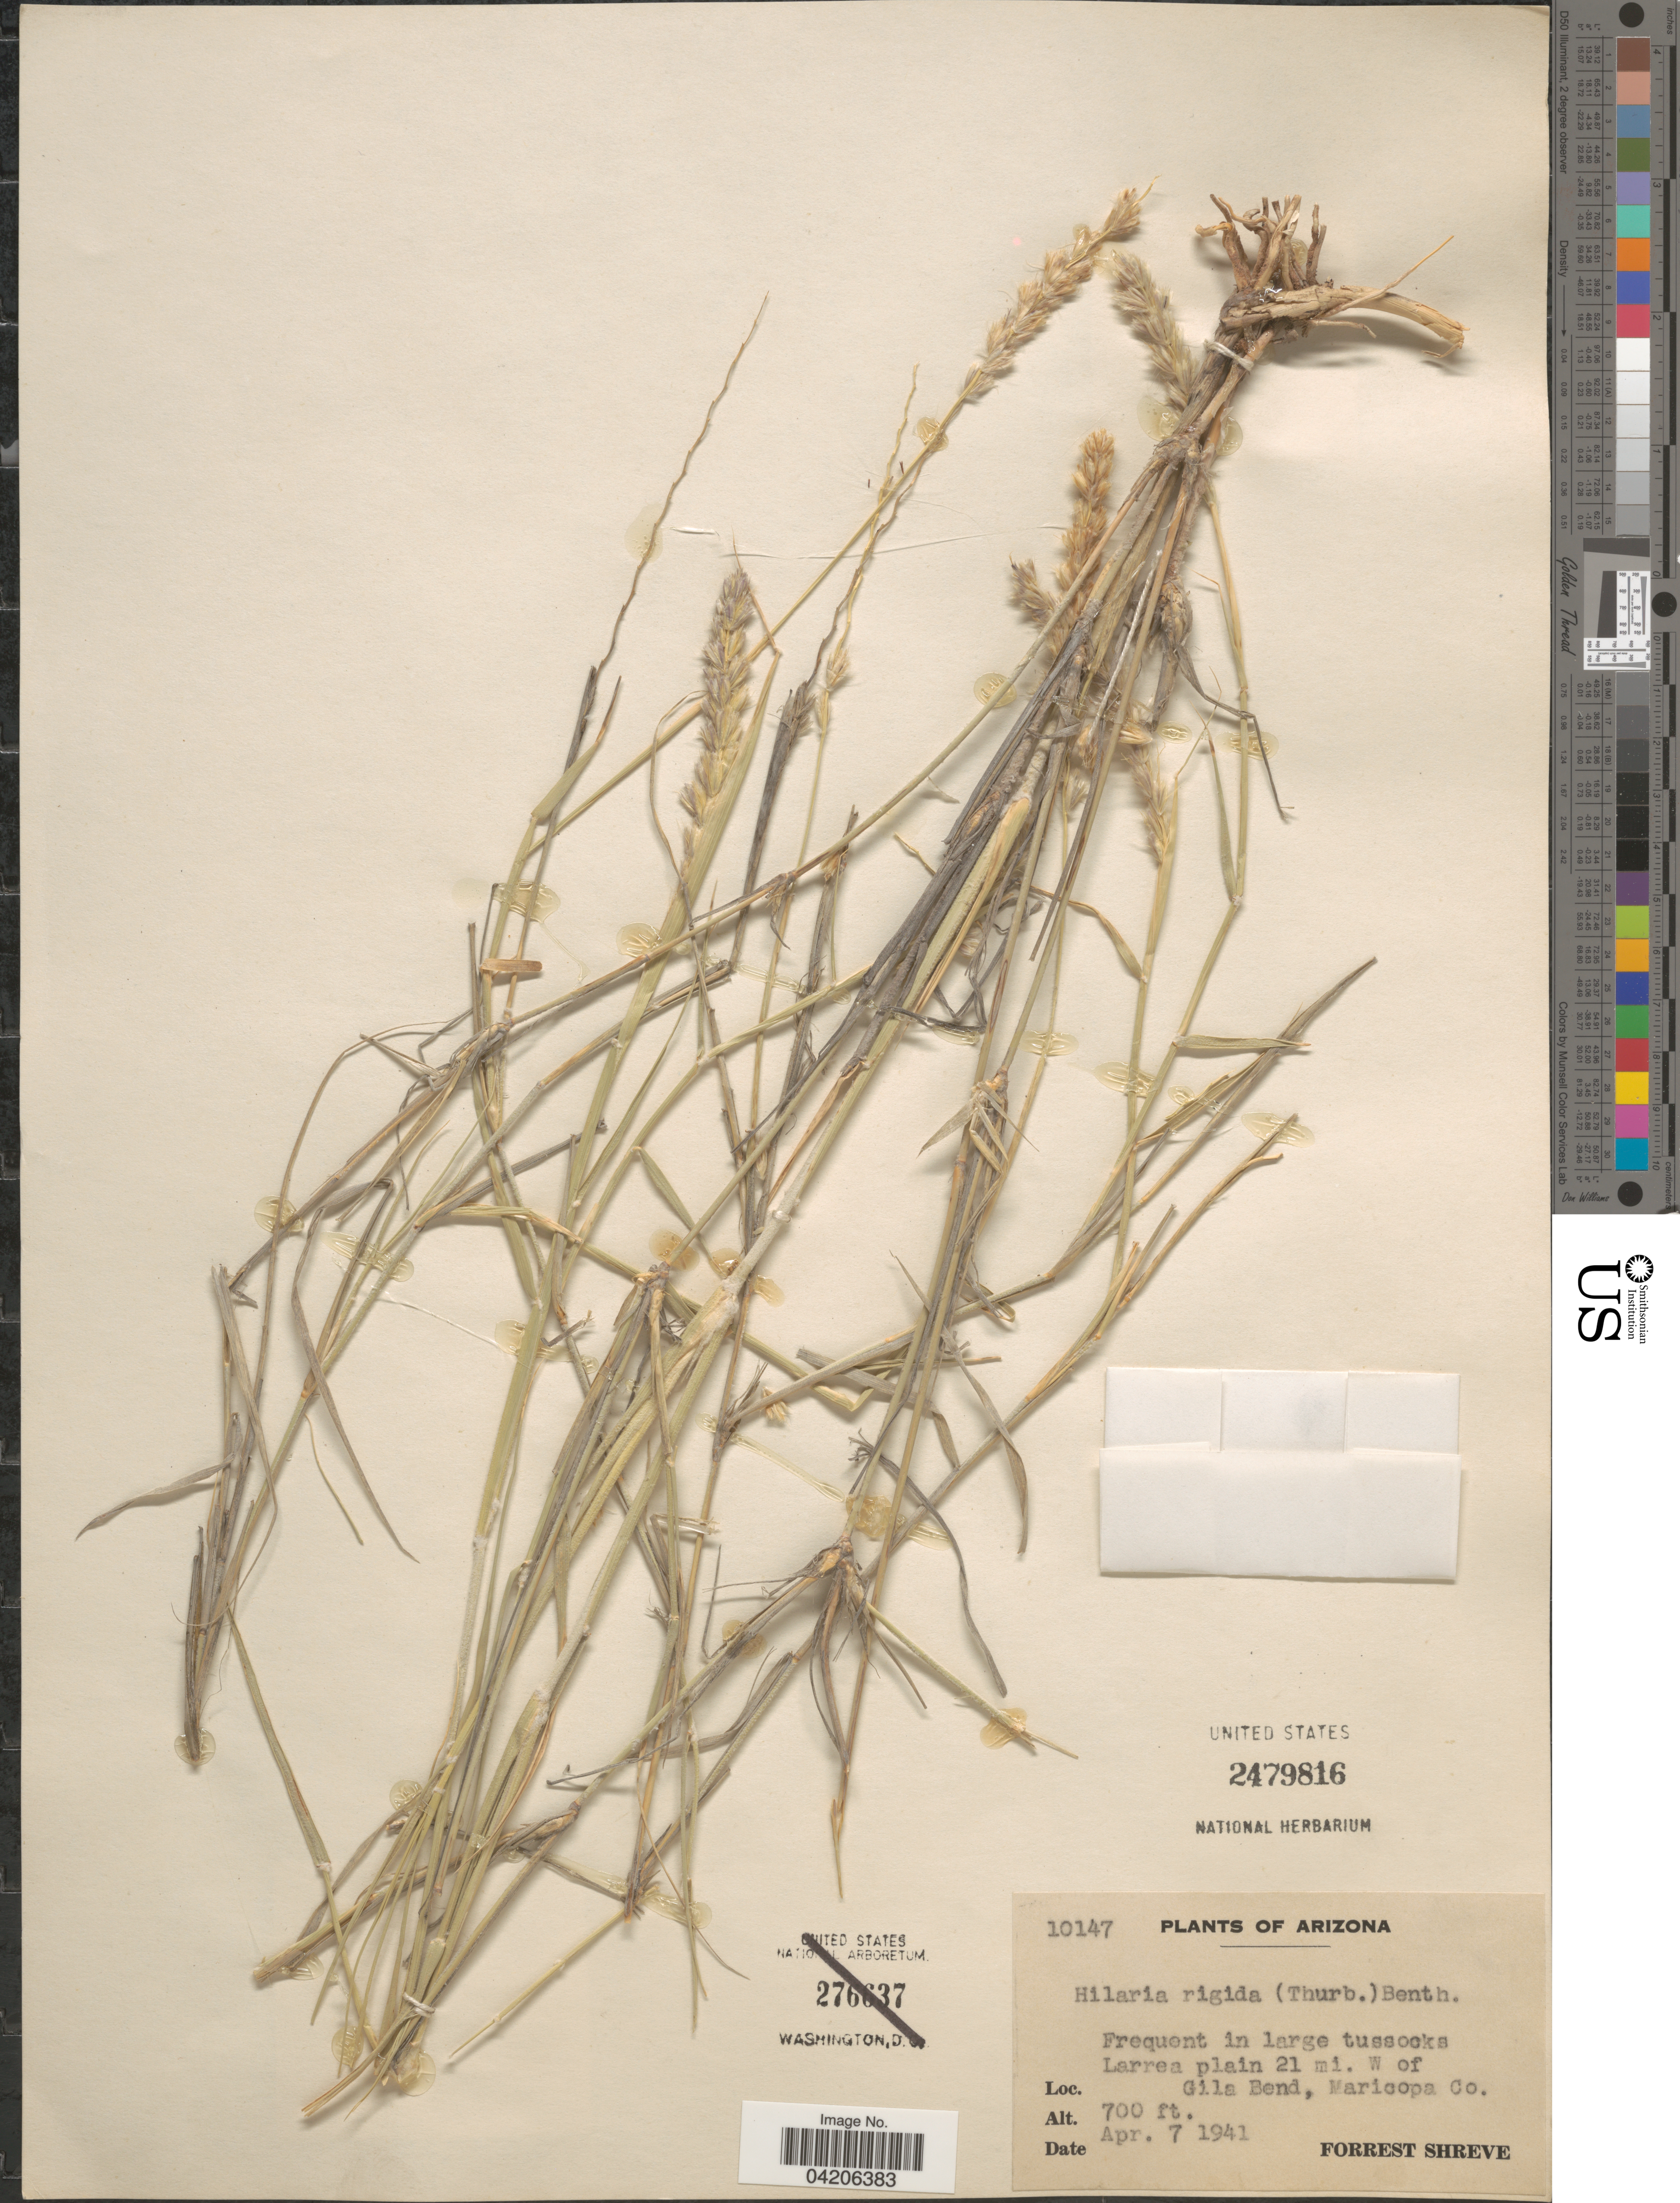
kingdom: Plantae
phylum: Tracheophyta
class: Liliopsida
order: Poales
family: Poaceae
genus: Hilaria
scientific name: Hilaria rigida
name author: (Thurb.) Benth. ex Scribn.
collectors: F. Shreve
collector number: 10147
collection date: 1941-04-07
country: United States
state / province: Arizona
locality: Larrea plain 21 mi. W of Gila Bend, Maricopa Co.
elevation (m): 213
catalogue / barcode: US 2479816